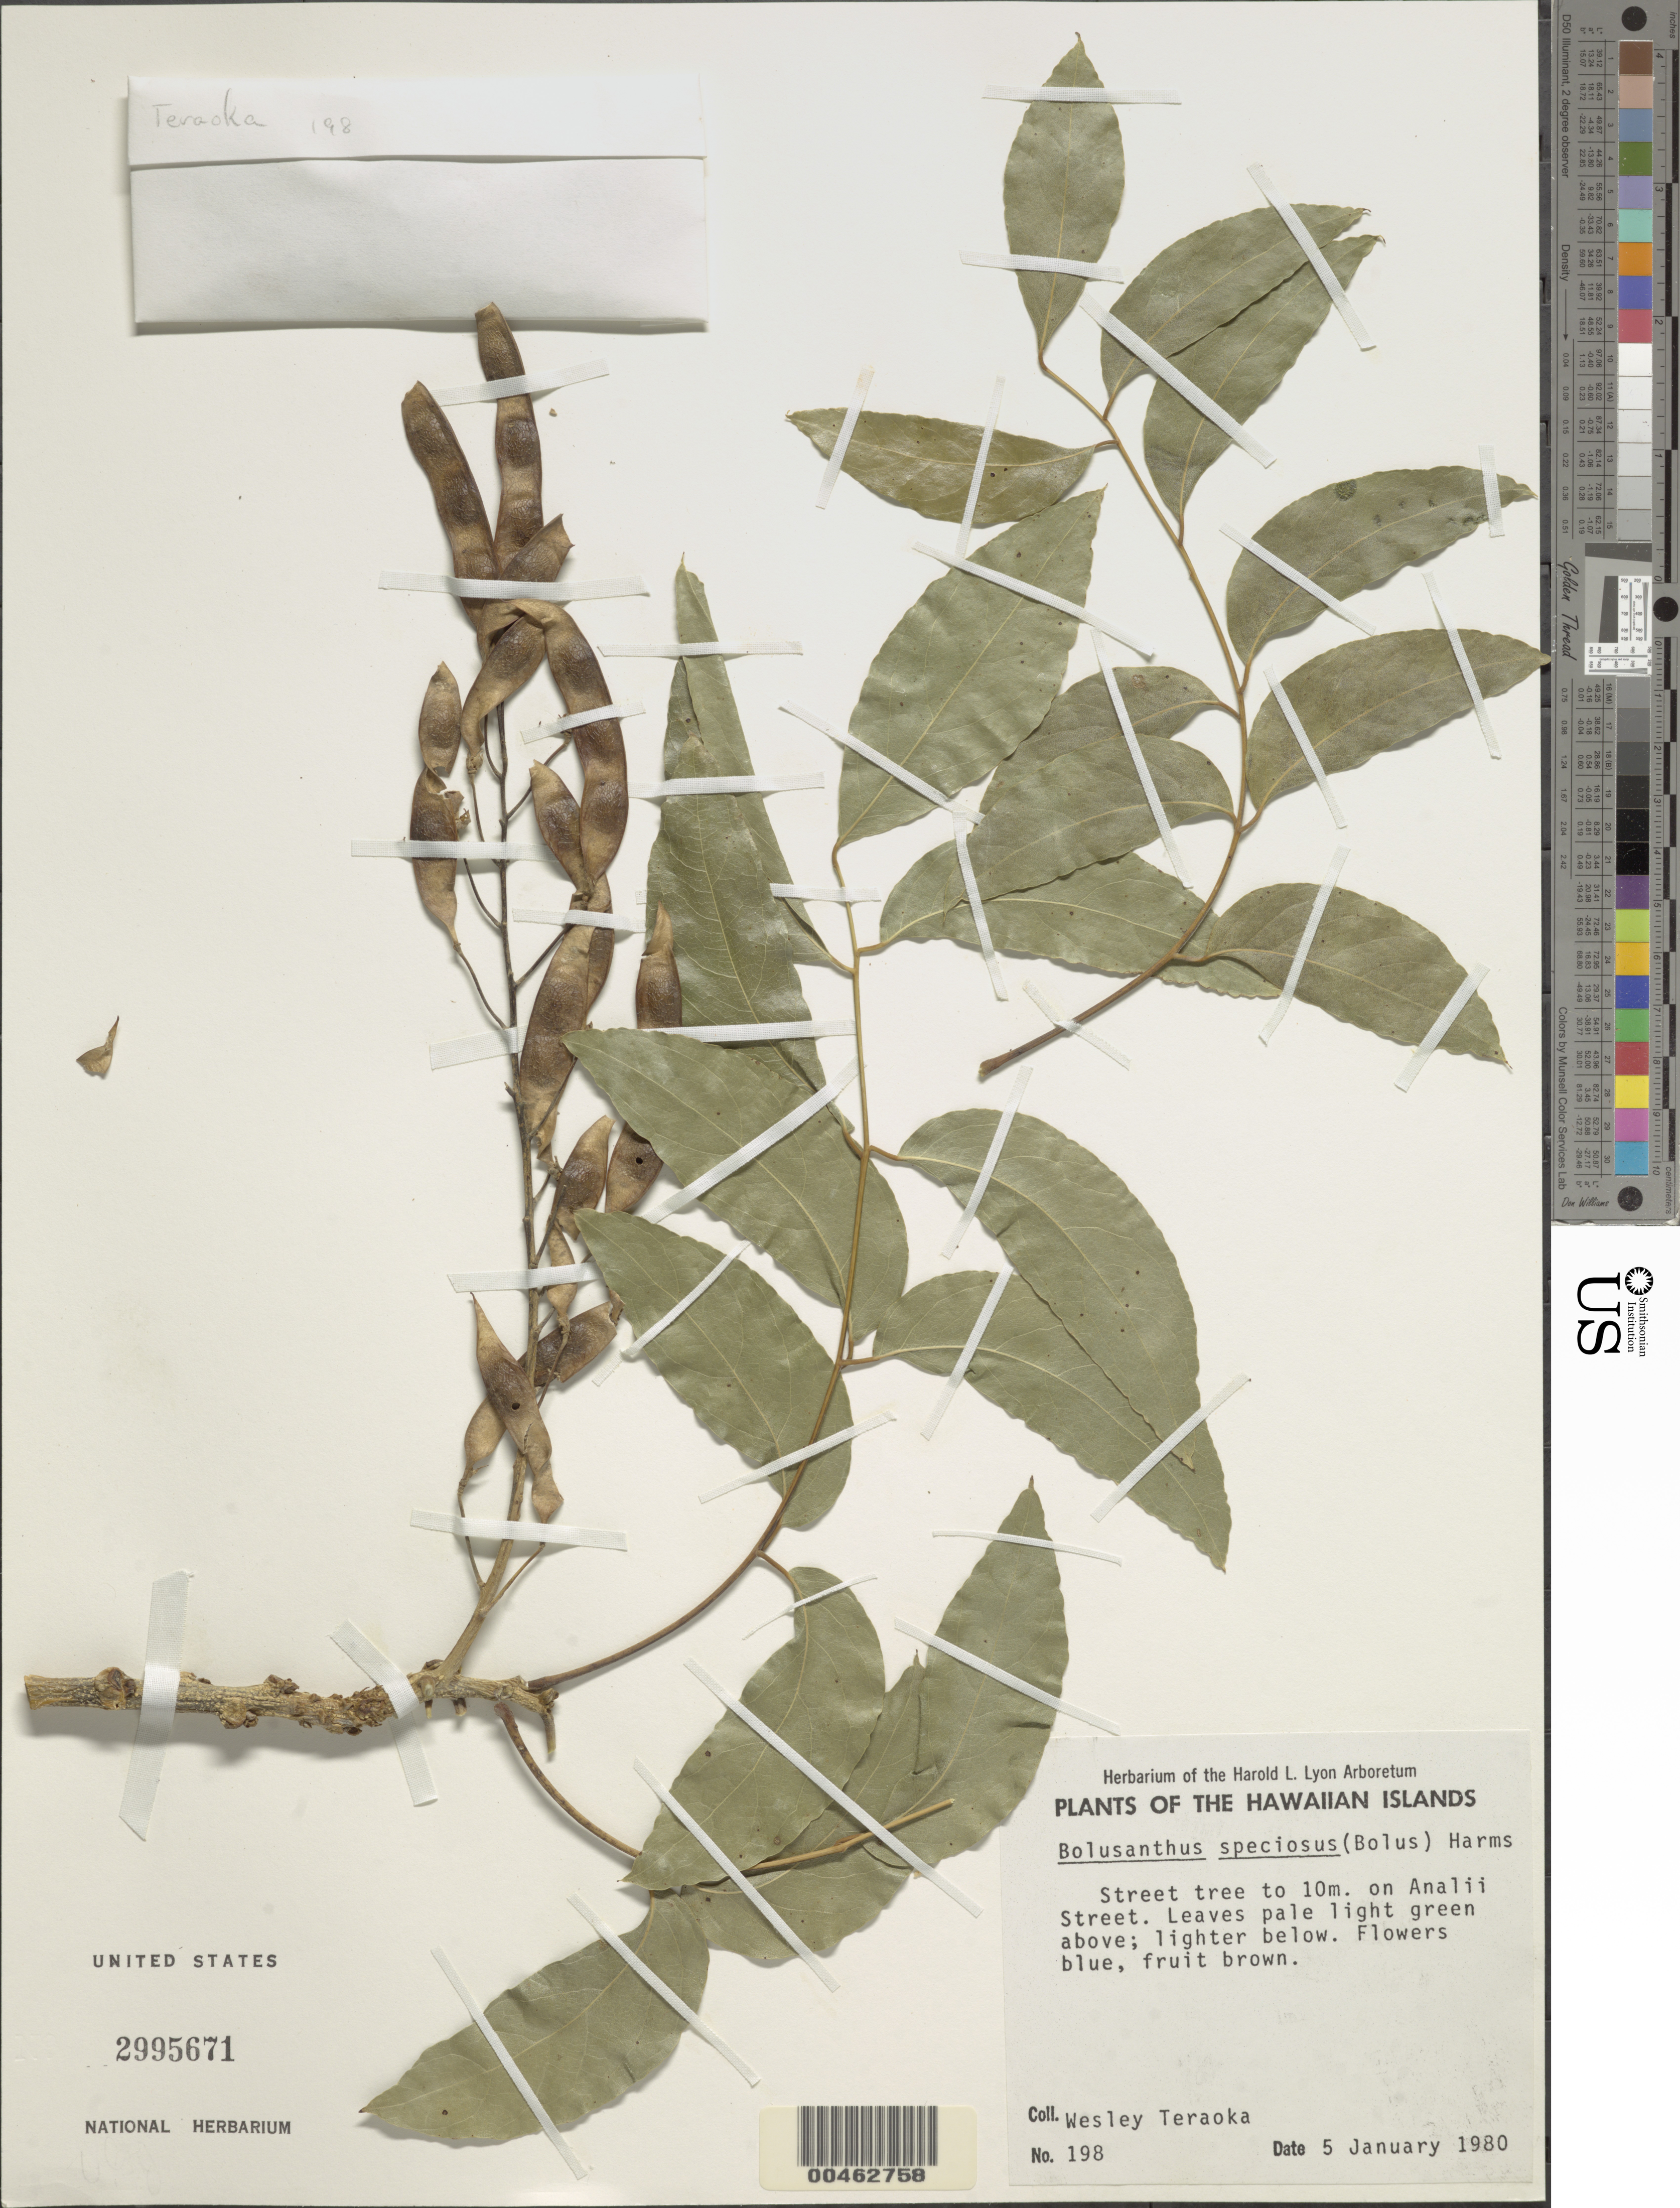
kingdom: Plantae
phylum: Tracheophyta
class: Magnoliopsida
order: Fabales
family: Fabaceae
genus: Bolusanthus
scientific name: Bolusanthus speciosus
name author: (Bolus) Harms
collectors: W. Teraoka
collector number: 198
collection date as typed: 5 Jan 1980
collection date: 1980-01-05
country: United States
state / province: Hawaii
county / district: Honolulu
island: Oahu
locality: on Analii Street, Honolulu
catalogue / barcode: US 2995671